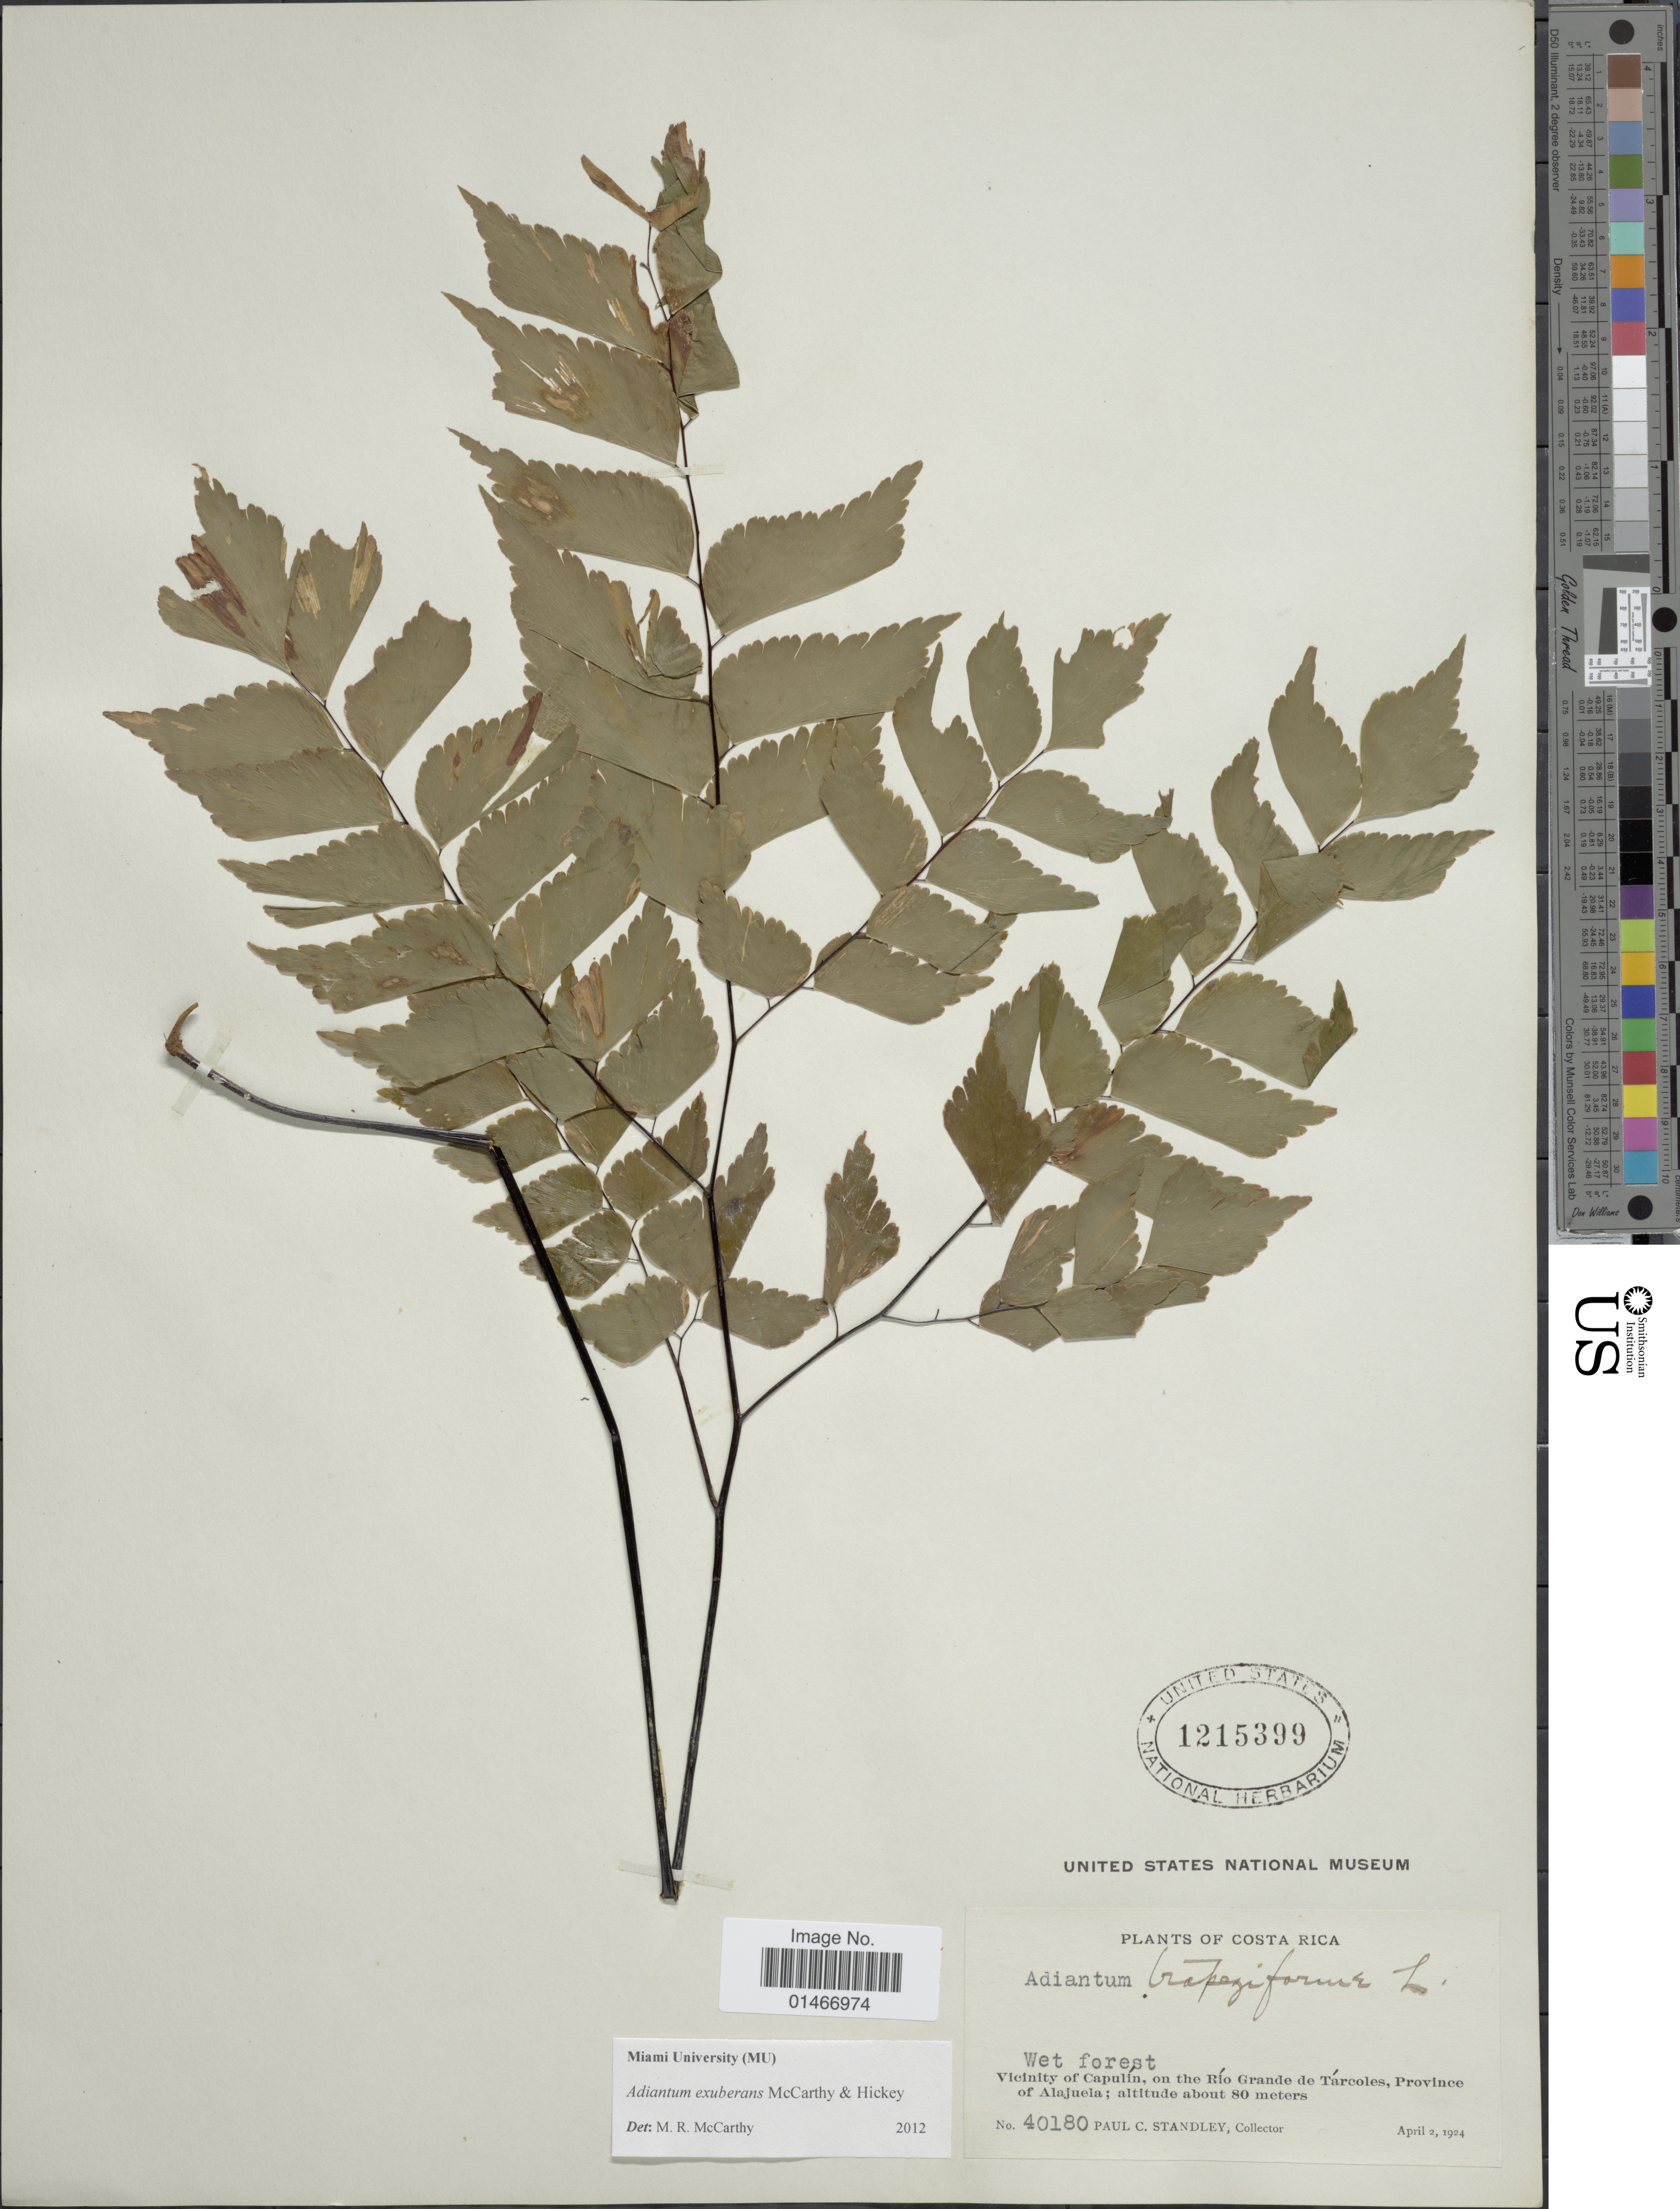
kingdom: Plantae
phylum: Tracheophyta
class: Polypodiopsida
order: Polypodiales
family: Pteridaceae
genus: Adiantum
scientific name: Adiantum exuberans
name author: M.R. McCarthy & Hickey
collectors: P. C. Standley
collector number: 40180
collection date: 1924-04-02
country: Costa Rica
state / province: Alajuela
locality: Vicinity of Capulin, on the Rio Grande de Tarcoles, Province of Alajuela.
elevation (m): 80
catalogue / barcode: US 1215399